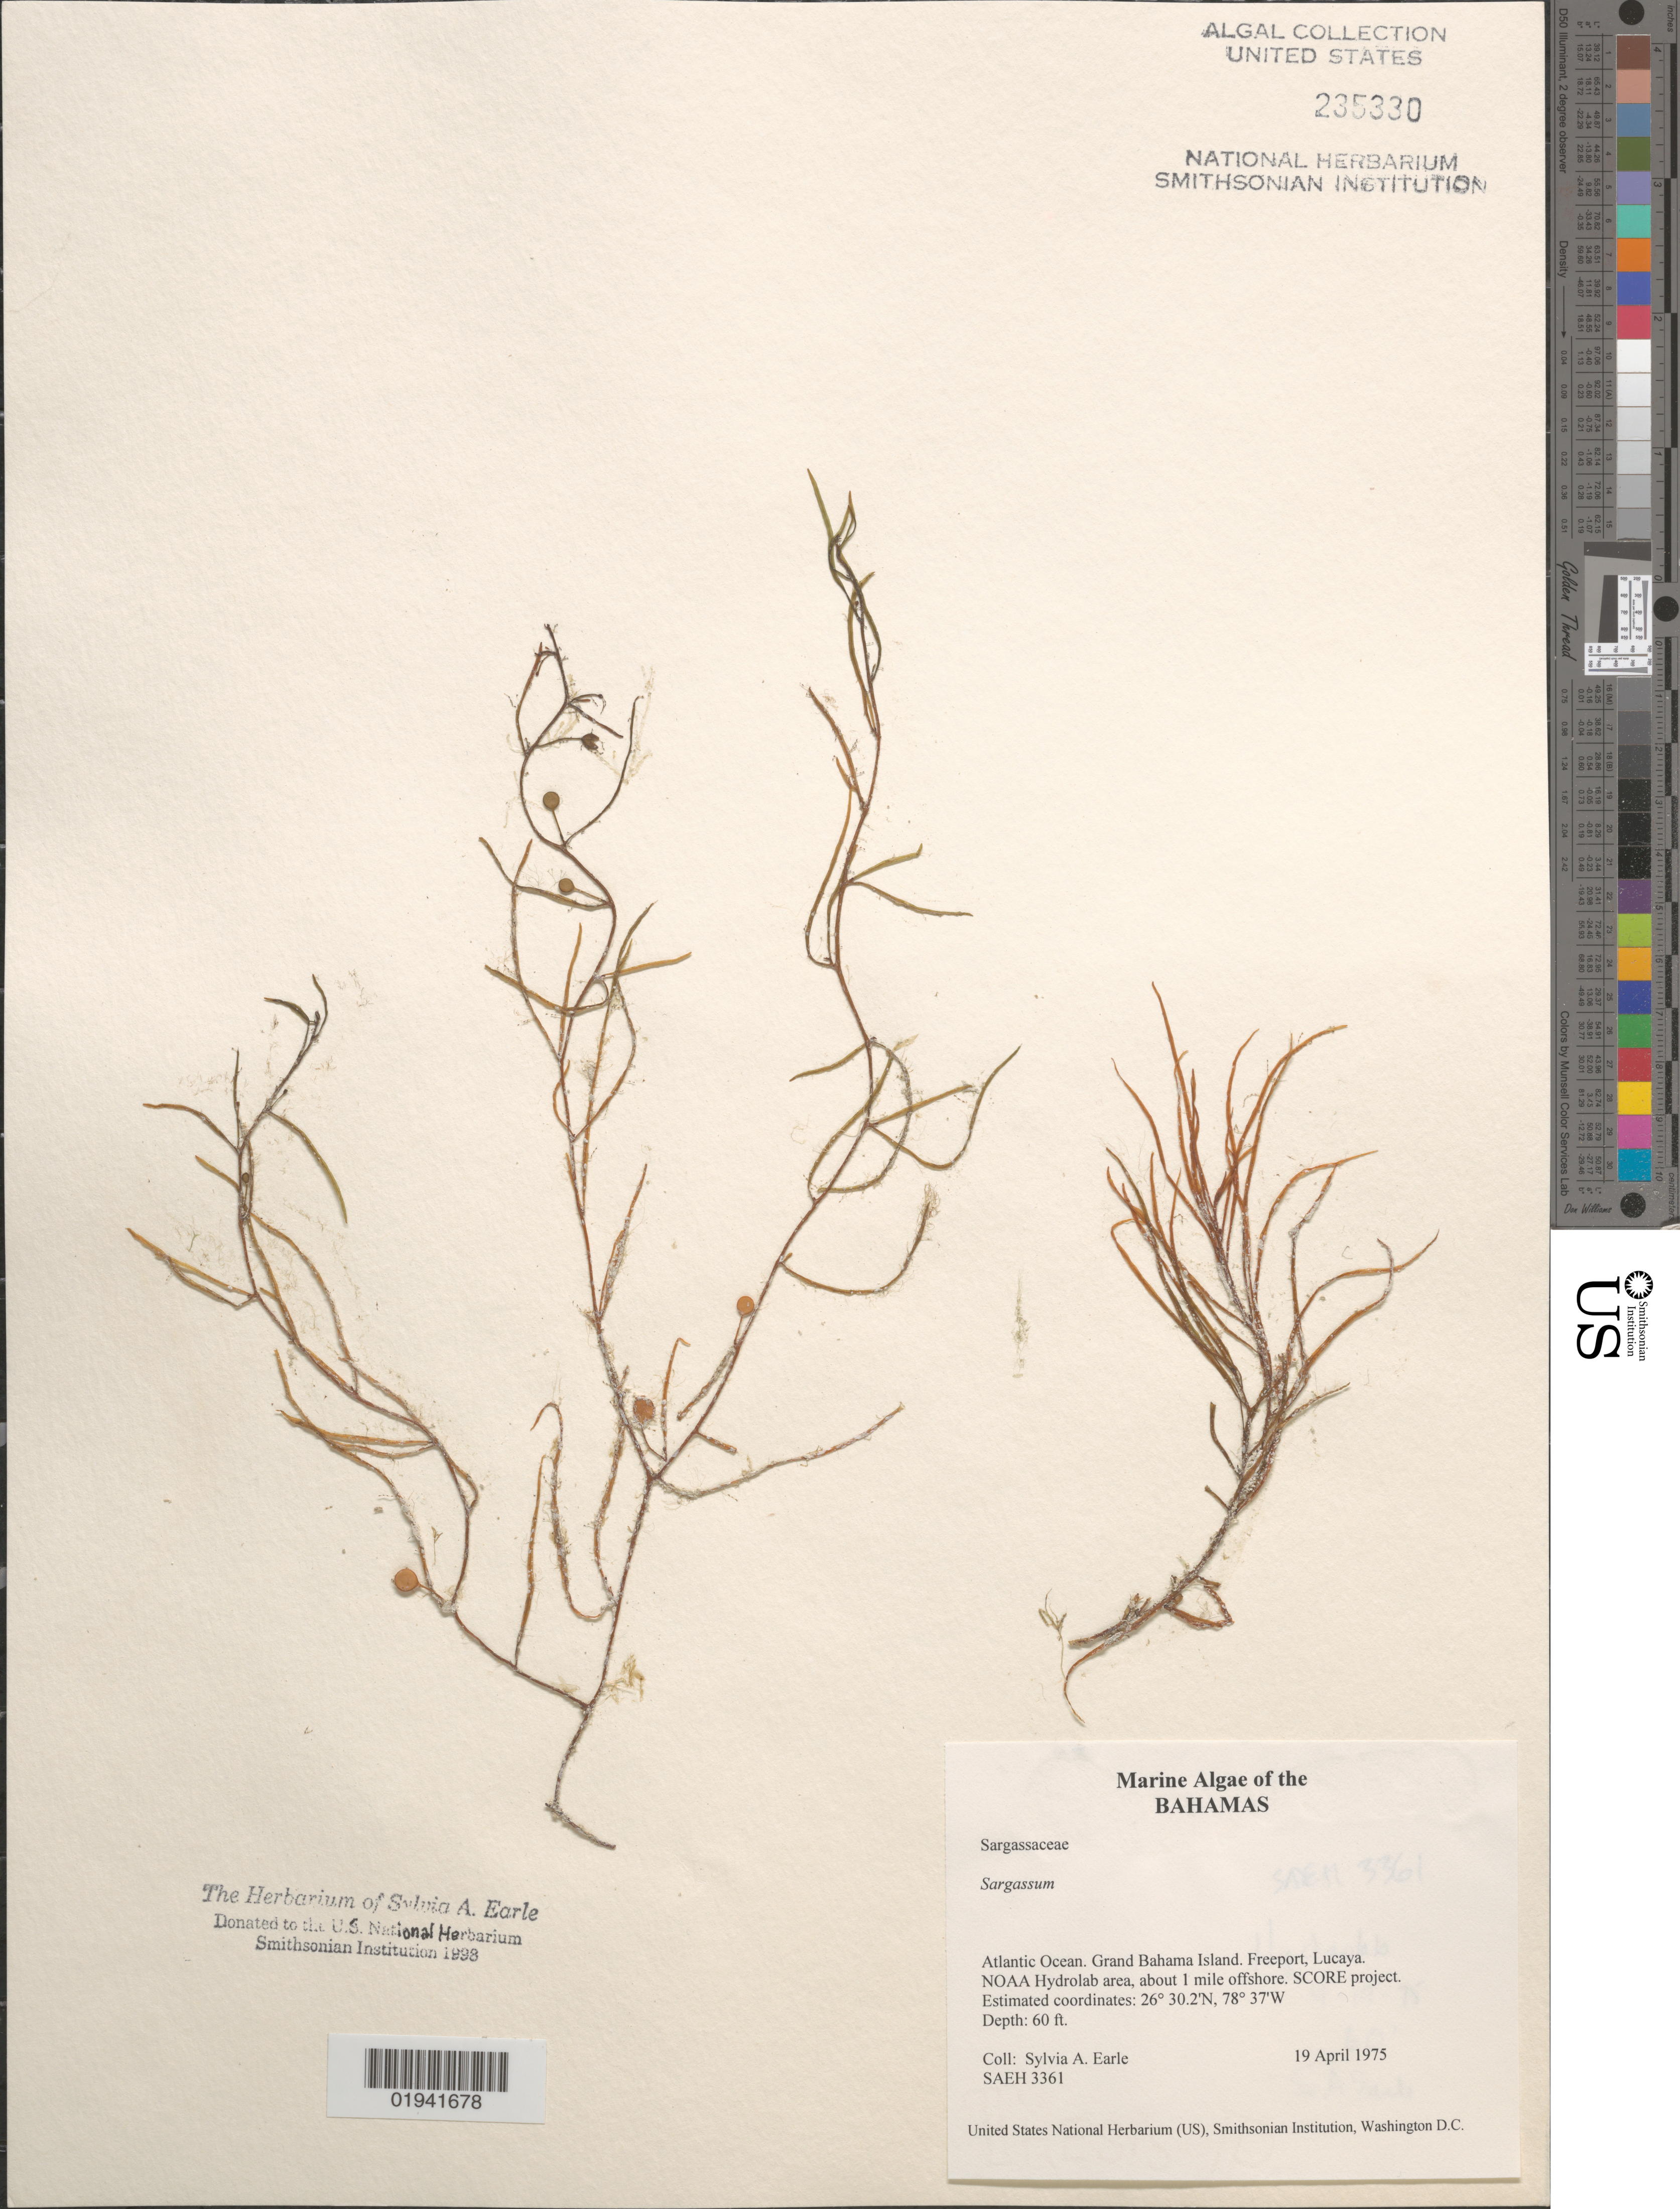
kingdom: Chromista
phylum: Ochrophyta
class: Phaeophyceae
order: Fucales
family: Sargassaceae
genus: Sargassum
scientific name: Sargassum sp.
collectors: S. A. Earle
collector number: SAEH3361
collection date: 1975-04-19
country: Bahamas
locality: Atlantic Ocean. Grand Bahama Island. Freeport, Lucaya. NOAA Hydrolab area, about 1 mile offshore. SCORE project.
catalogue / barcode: US 235330